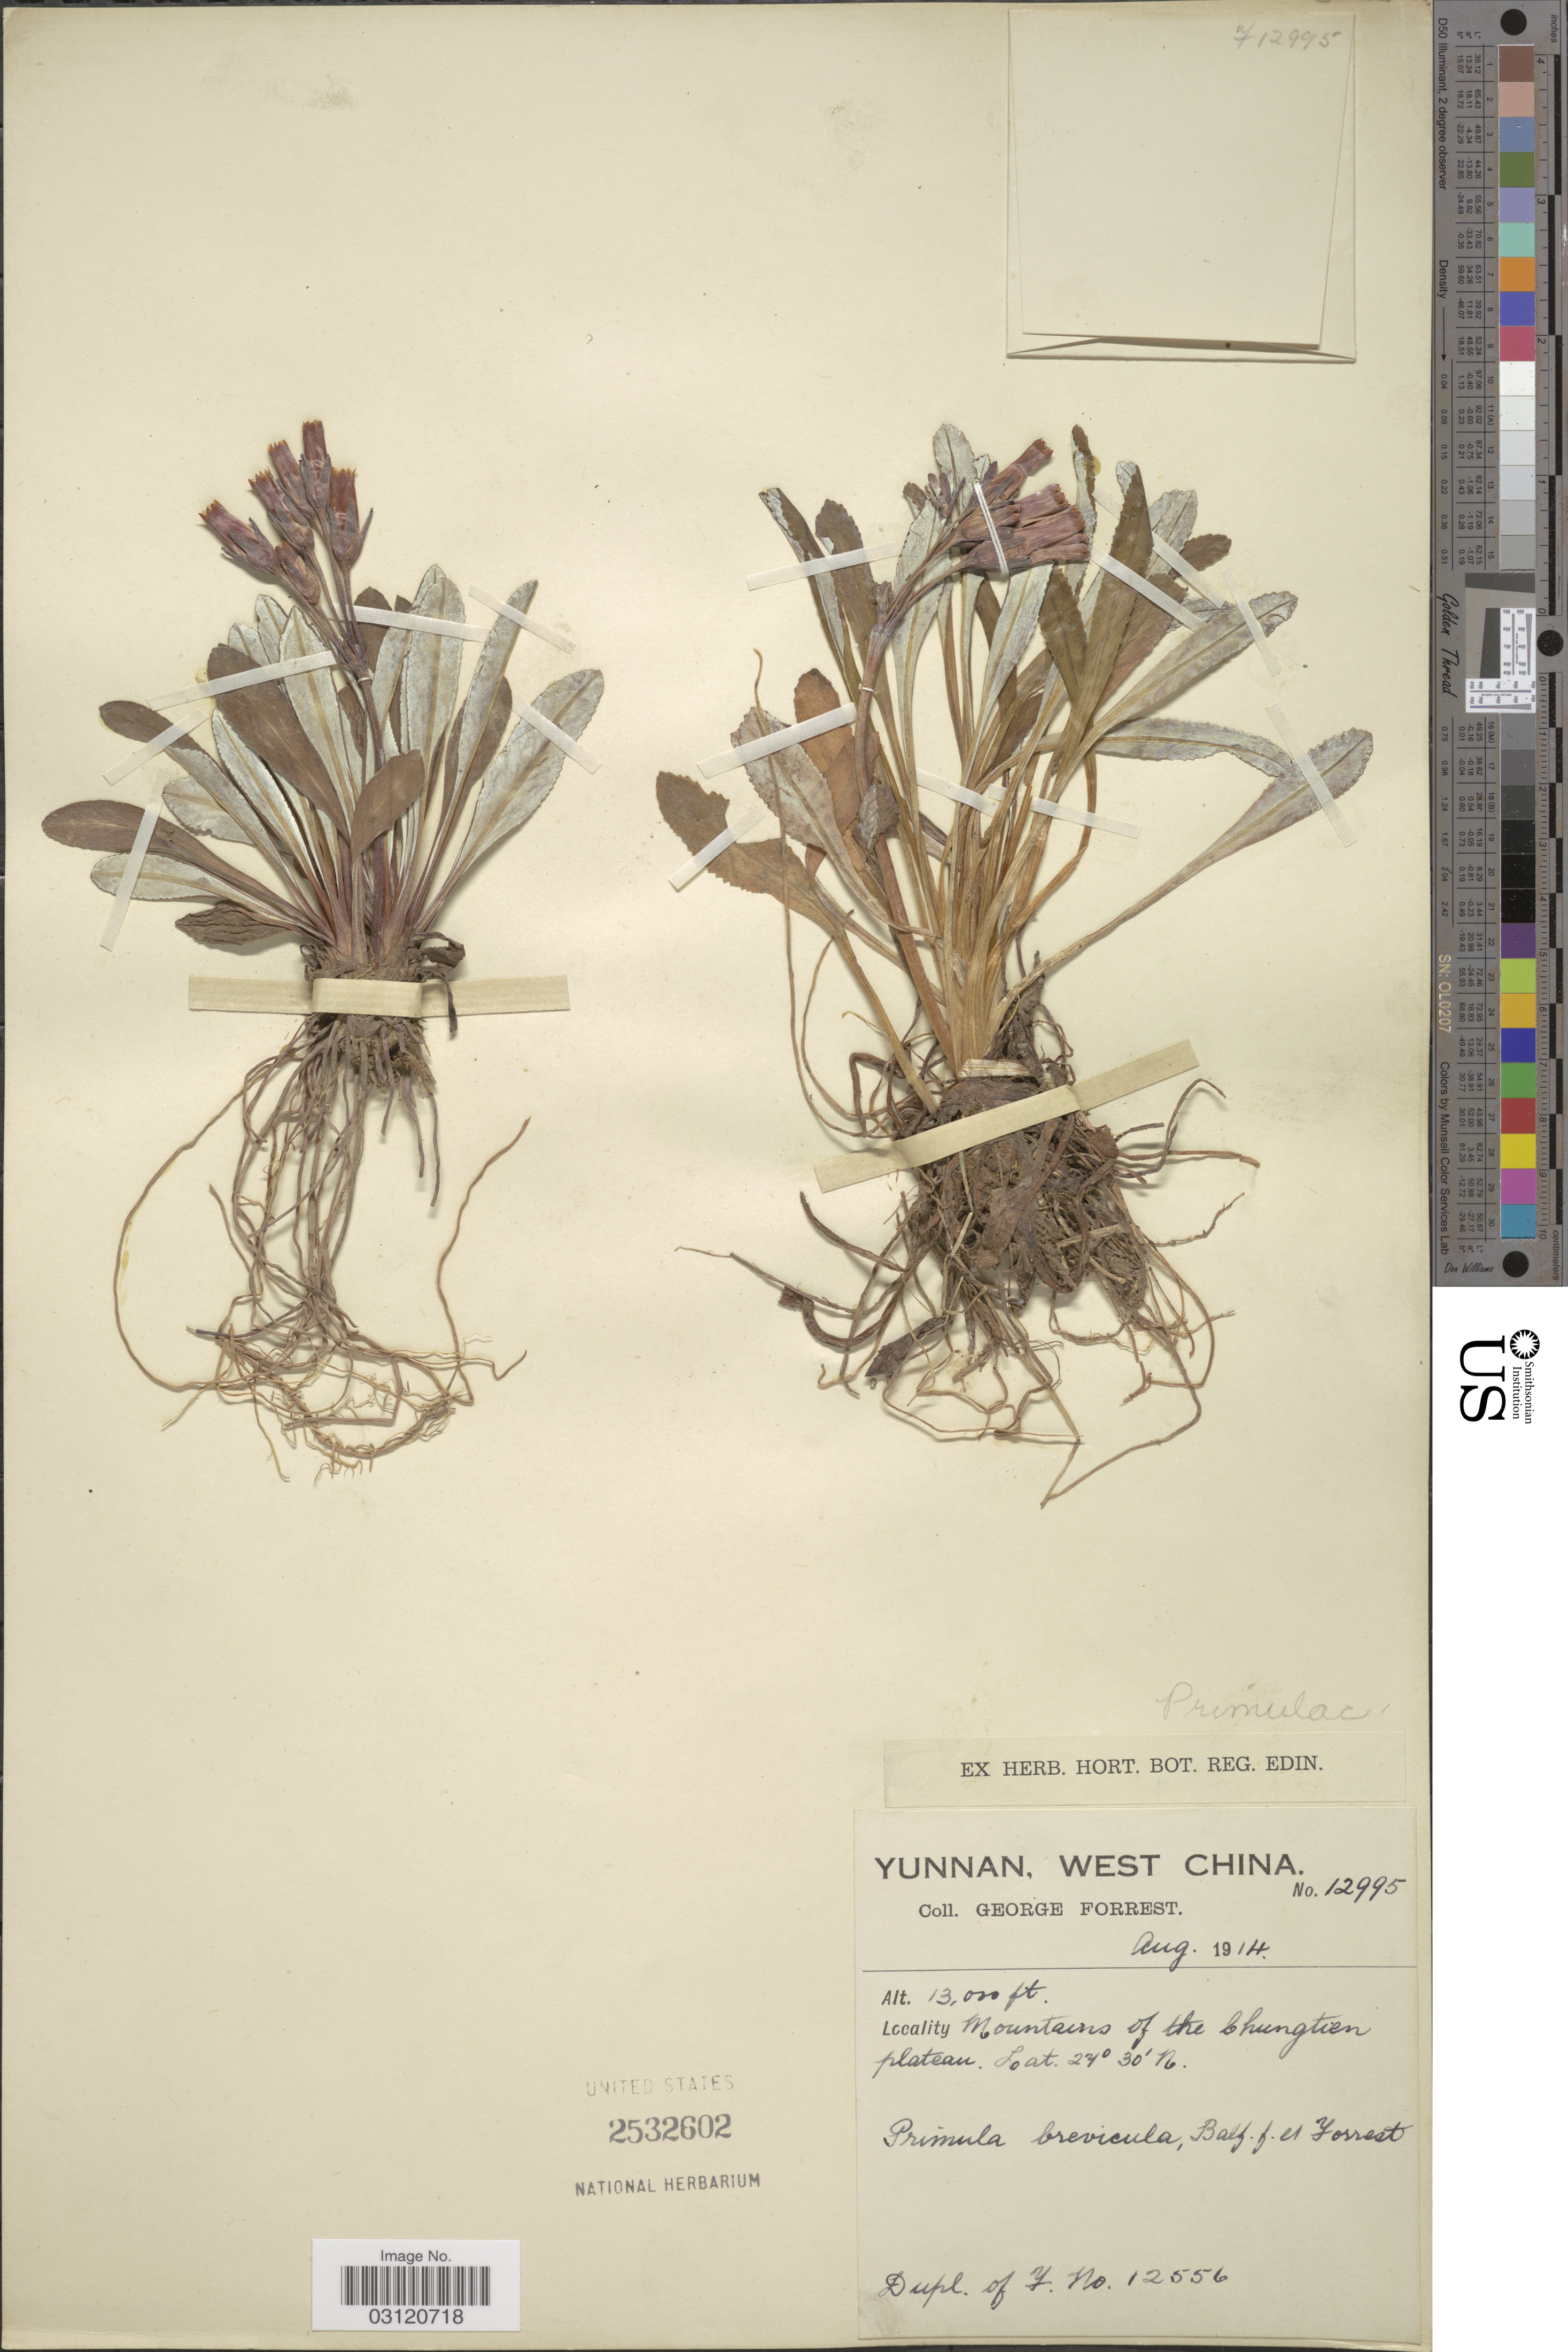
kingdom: Plantae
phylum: Tracheophyta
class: Magnoliopsida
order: Ericales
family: Primulaceae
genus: Primula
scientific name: Primula brevicula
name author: Balf. f. & Forrest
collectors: G. Forrest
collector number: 12995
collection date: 1914-08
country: China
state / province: Yunnan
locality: West China, Mountains of the Chungtien plateau.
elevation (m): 3962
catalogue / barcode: US 2532602